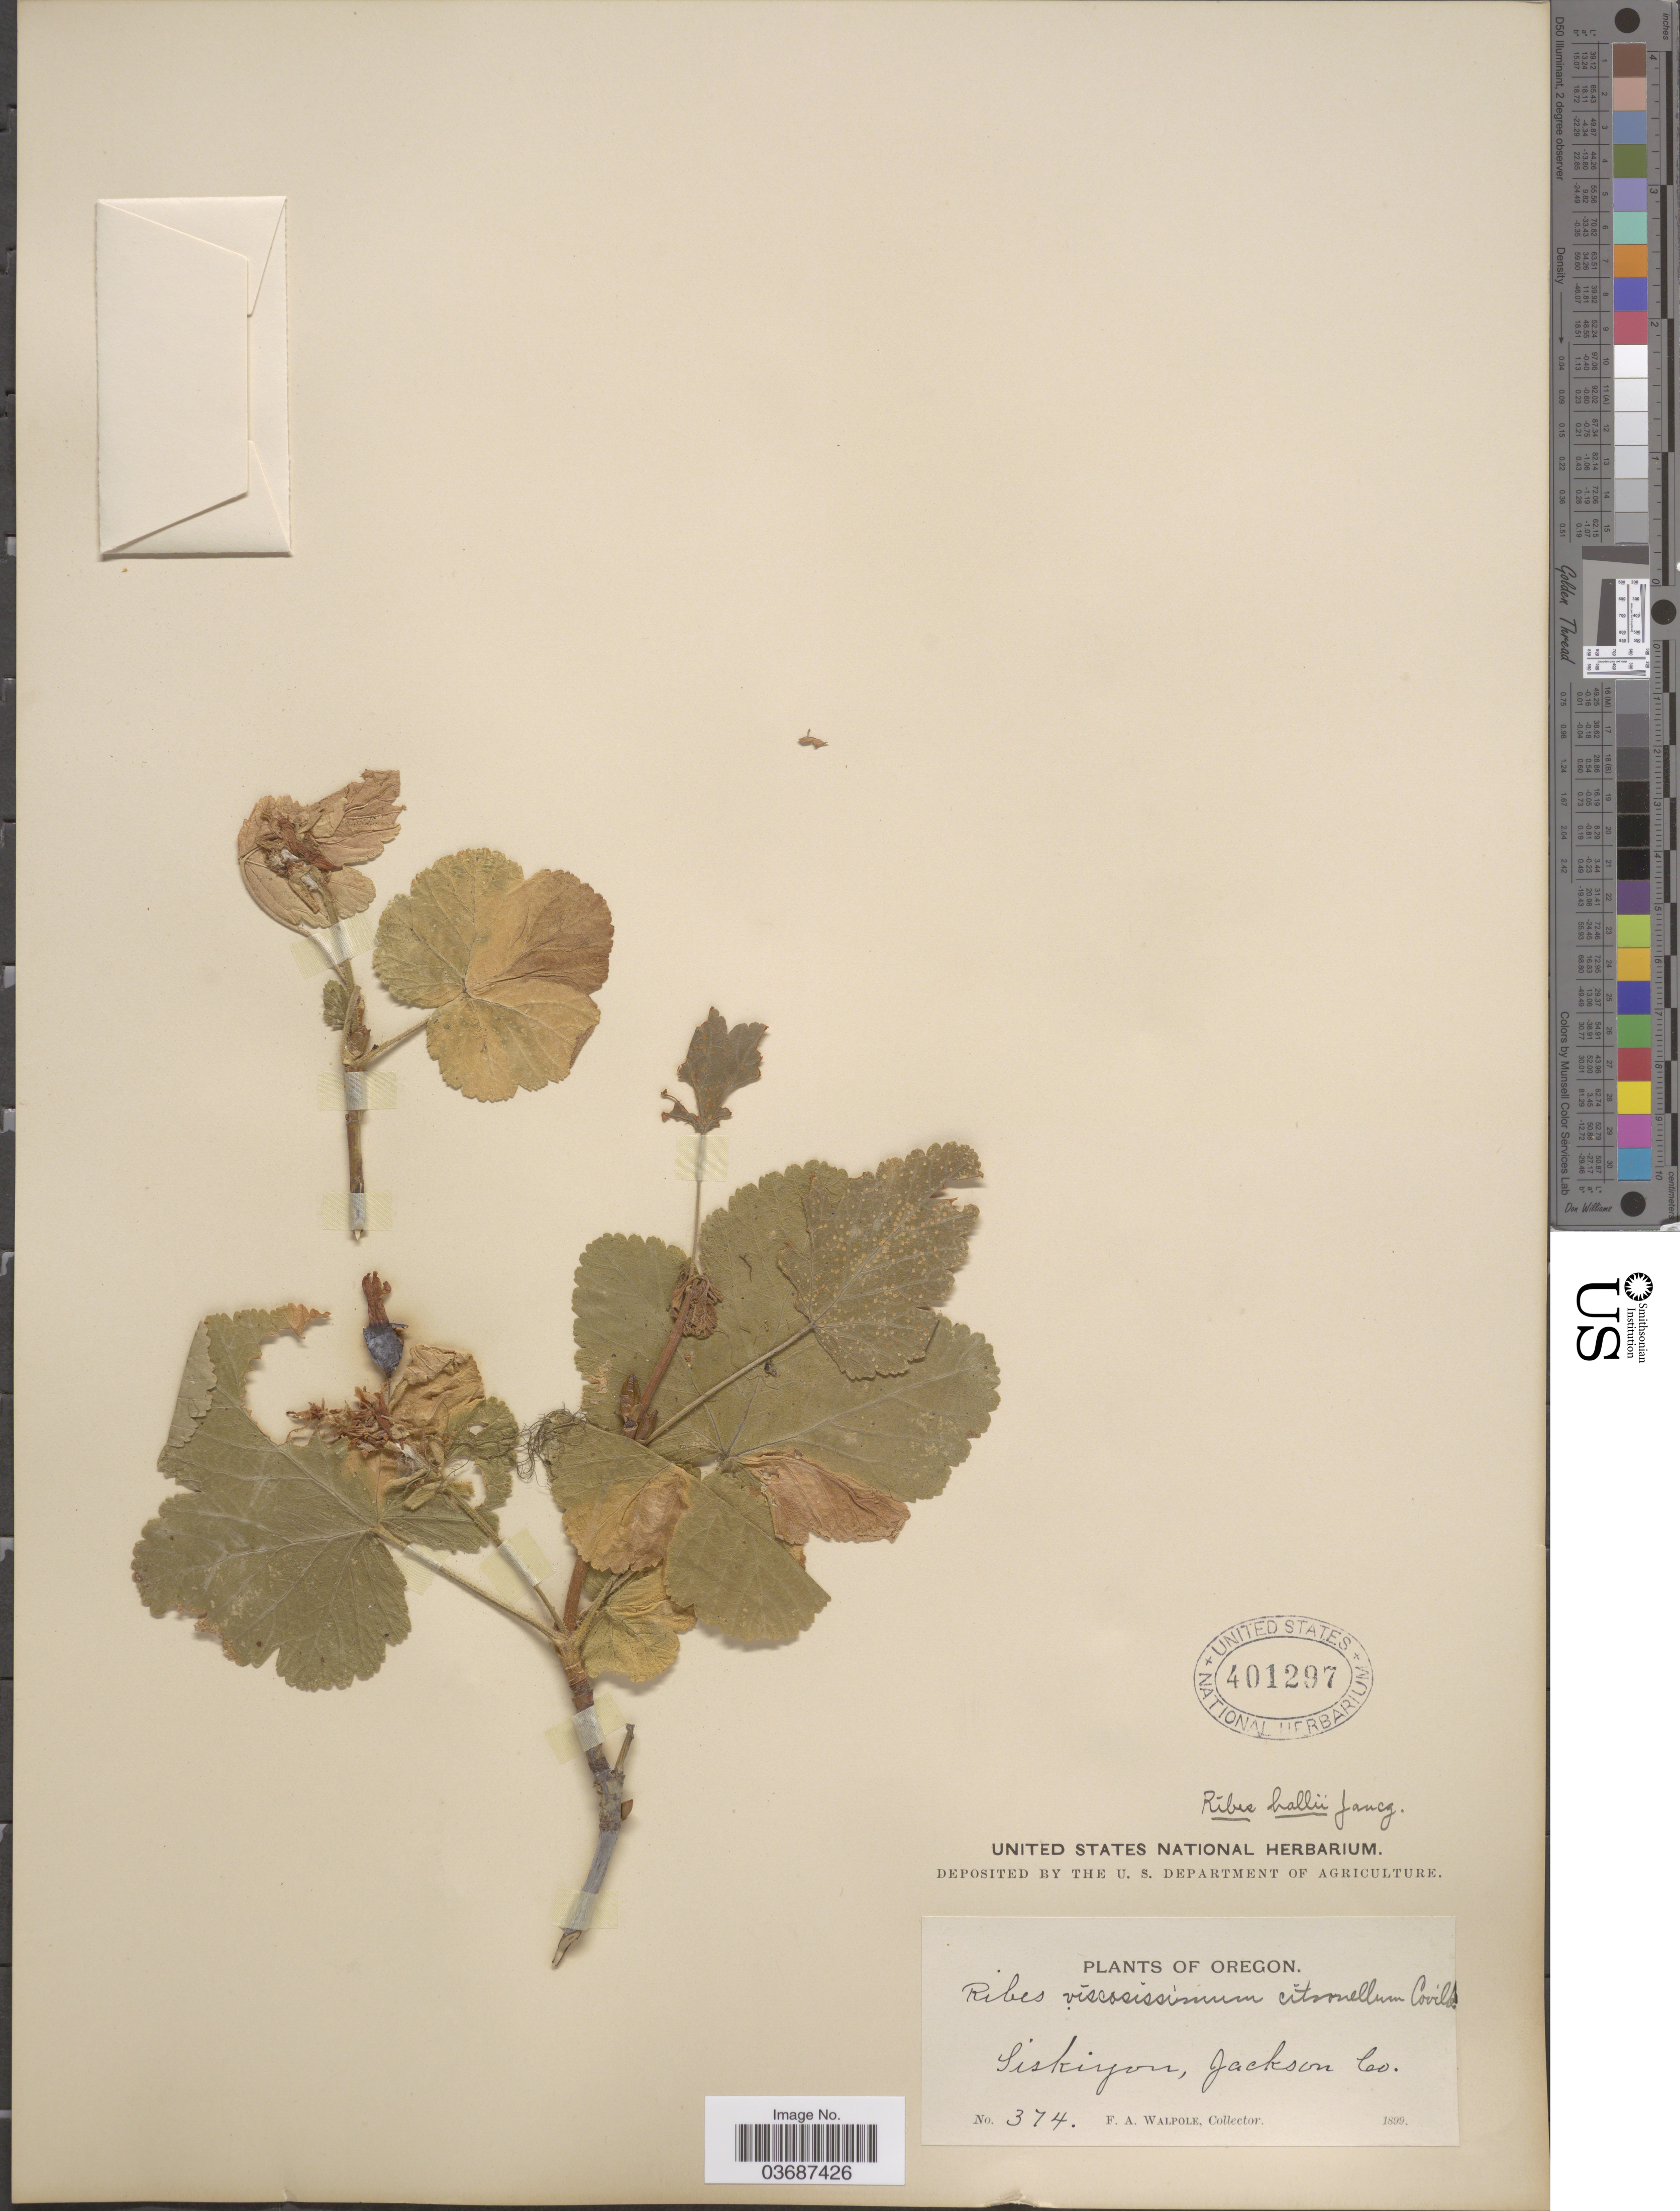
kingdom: Plantae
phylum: Tracheophyta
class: Magnoliopsida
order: Saxifragales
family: Grossulariaceae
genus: Ribes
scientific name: Ribes hallii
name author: Jancz.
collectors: F. Walpole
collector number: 374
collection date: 1899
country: United States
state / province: Oregon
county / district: Jackson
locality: Siskiyou, Jackson Co.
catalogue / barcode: US 401297